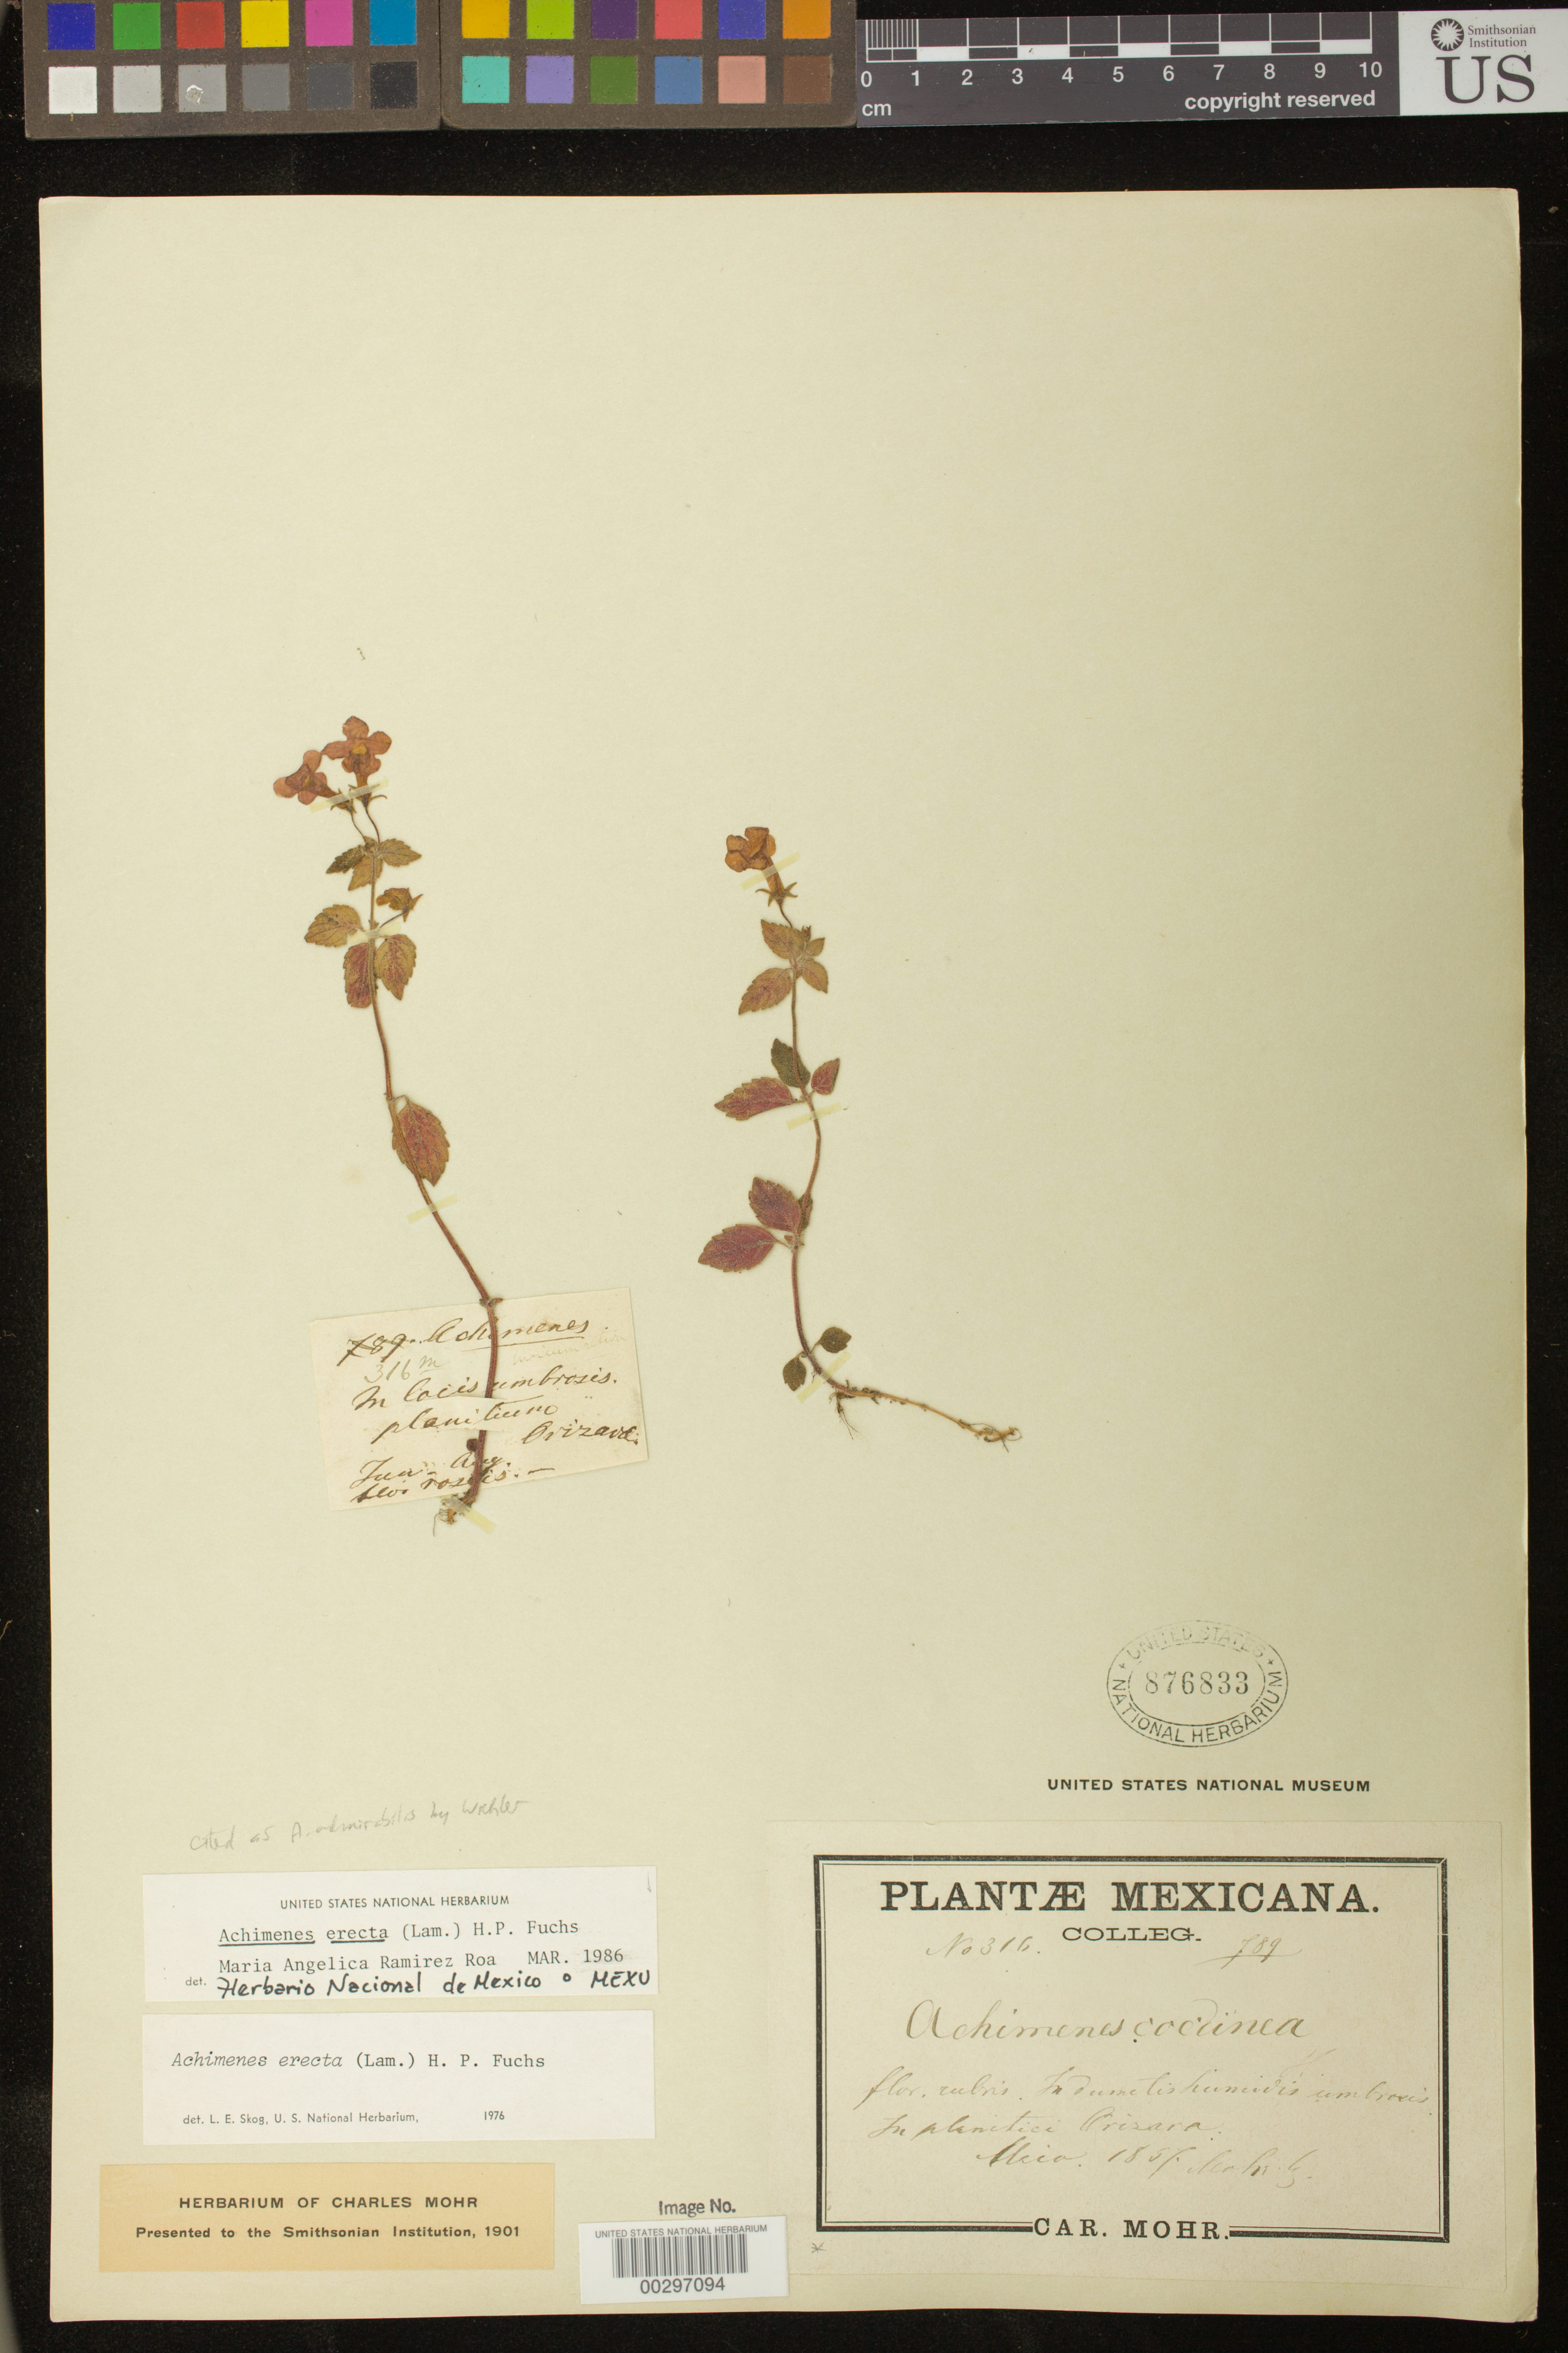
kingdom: Plantae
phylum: Tracheophyta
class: Magnoliopsida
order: Lamiales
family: Gesneriaceae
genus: Achimenes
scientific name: Achimenes erecta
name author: (Lam.) H.P. Fuchs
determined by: Skog, Laurence E.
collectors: C. T. Mohr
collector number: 316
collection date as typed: Jun-Aug 1857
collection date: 1857-06/1857-08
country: Mexico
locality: In planitici Orizava, Mica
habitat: In dumetis humidis umbrosis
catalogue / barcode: US 876833